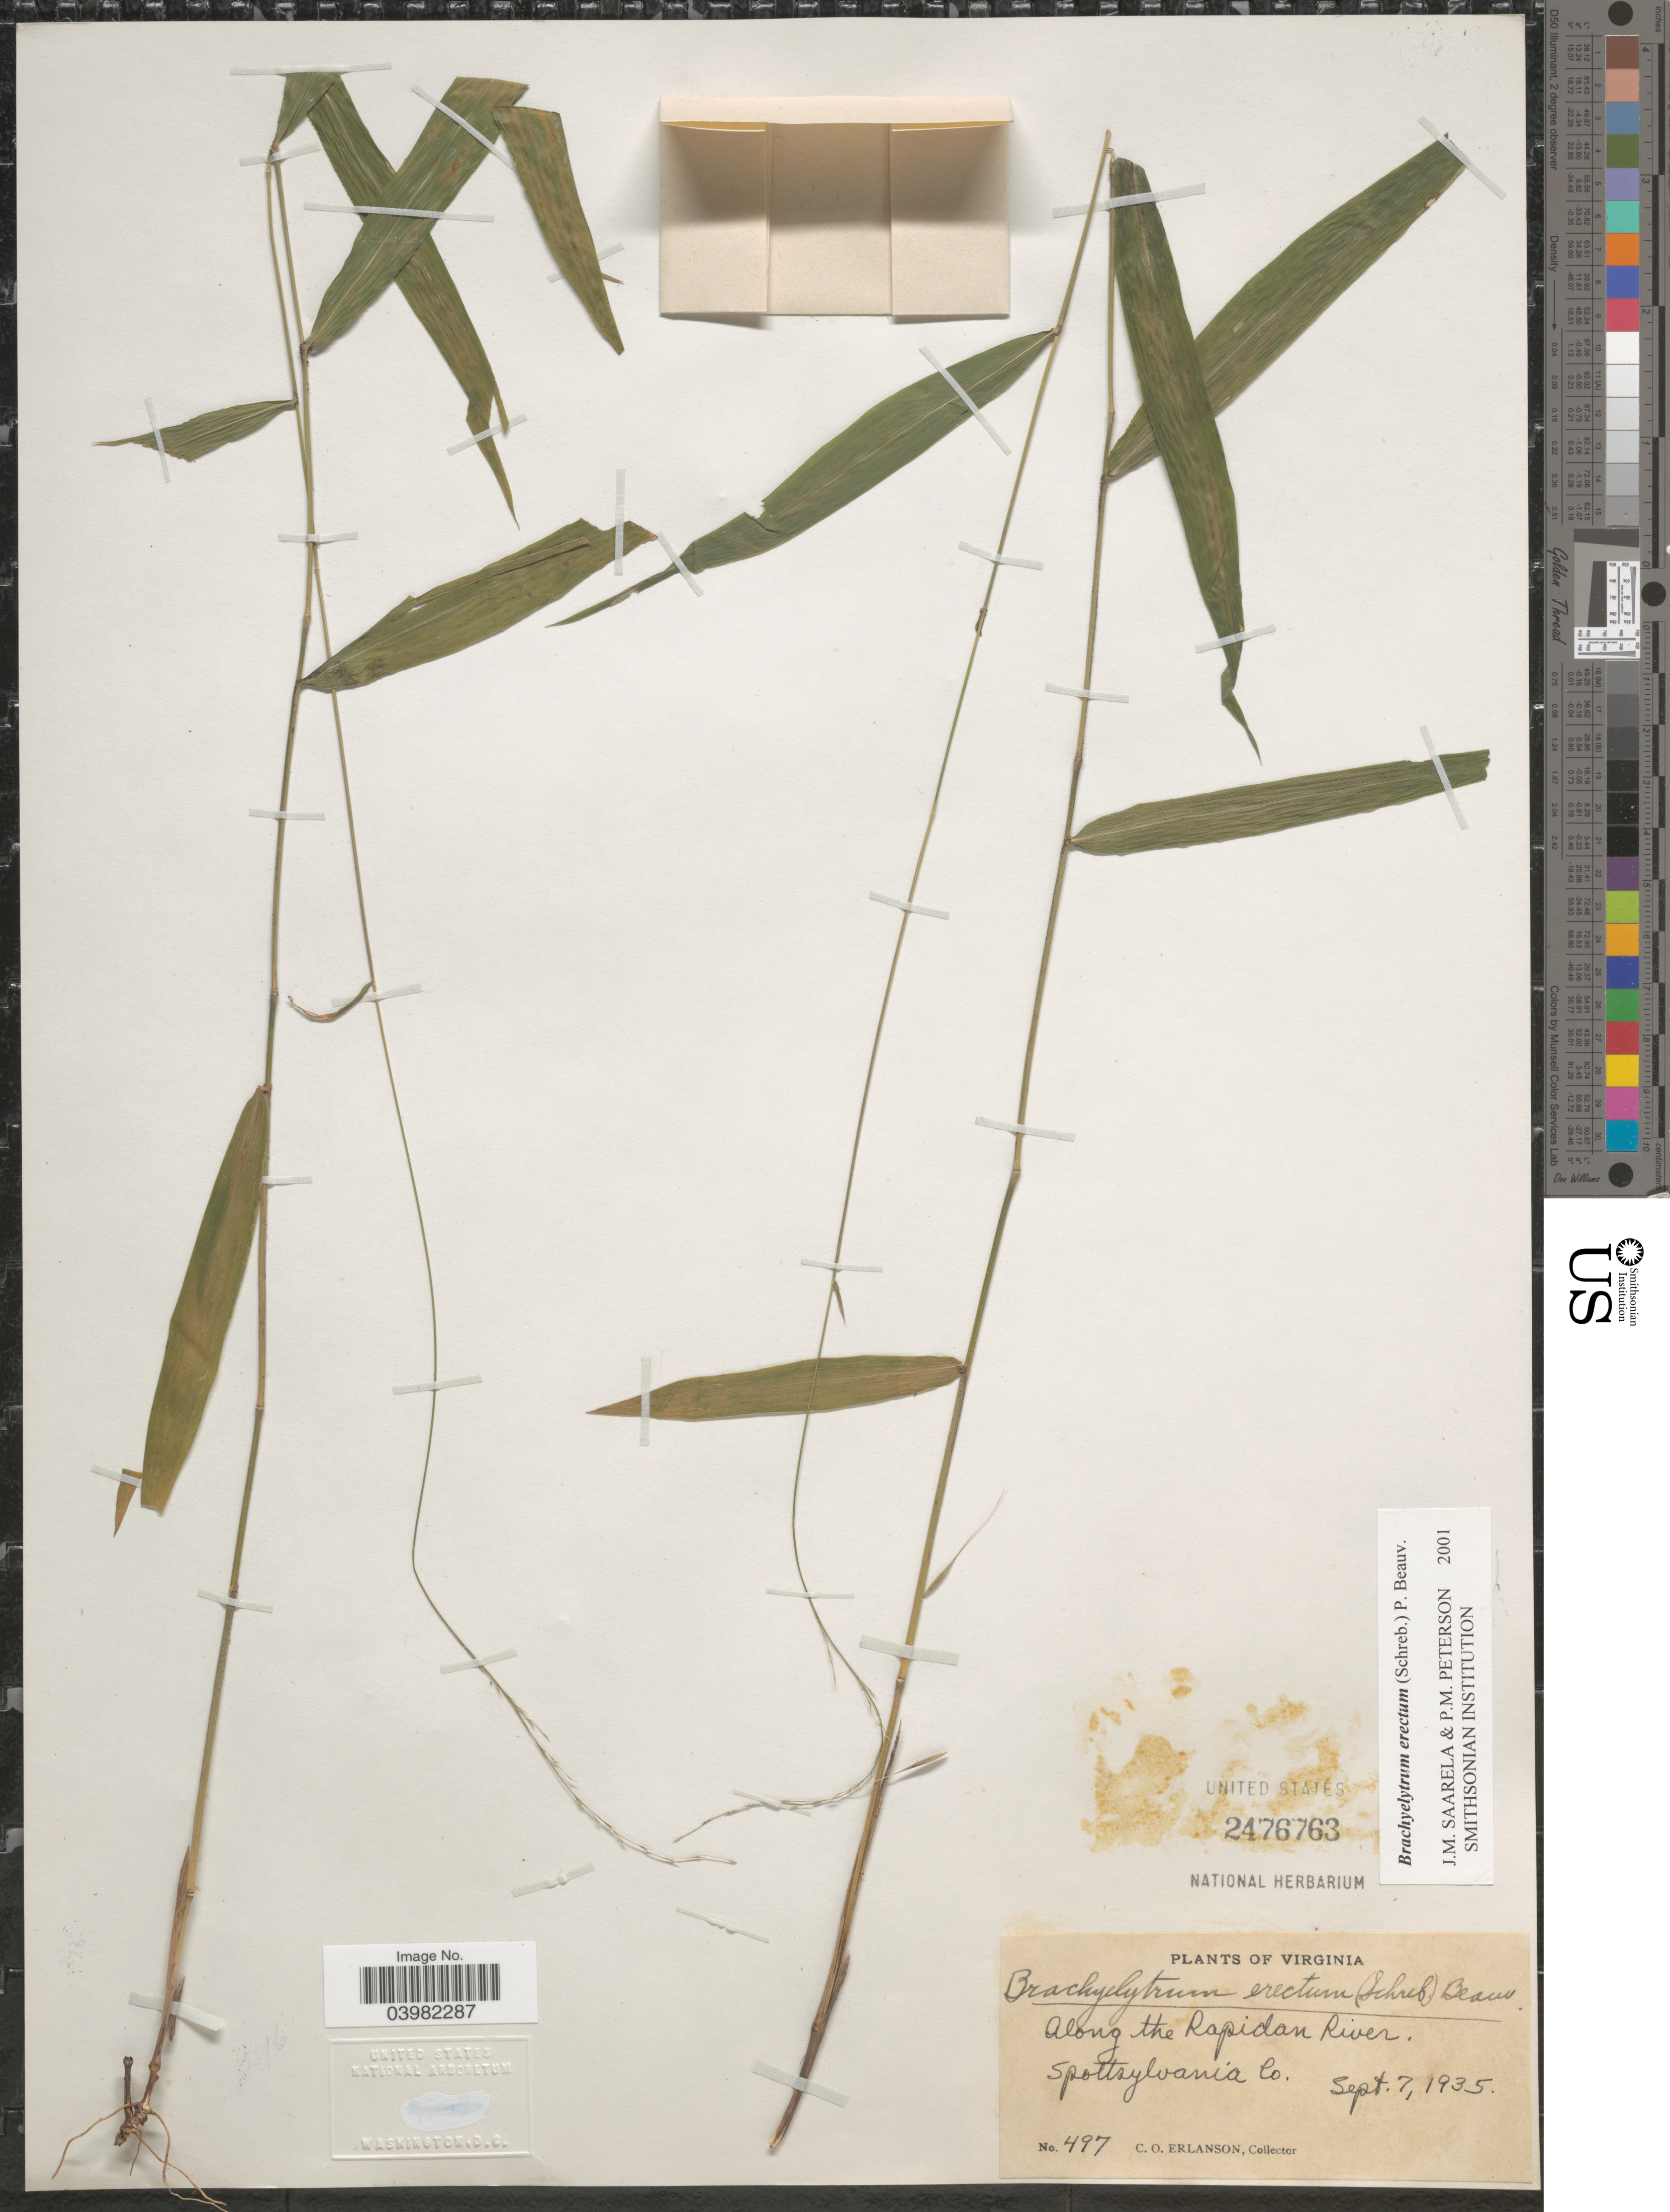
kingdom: Plantae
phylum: Tracheophyta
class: Liliopsida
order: Poales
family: Poaceae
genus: Brachyelytrum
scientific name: Brachyelytrum erectum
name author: (Schreb.) P. Beauv.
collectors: C. O. Erlanson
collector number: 497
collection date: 1935-09-07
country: United States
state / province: Virginia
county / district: Spotsylvania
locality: Along the Rapidan River.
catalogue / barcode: US 2476763